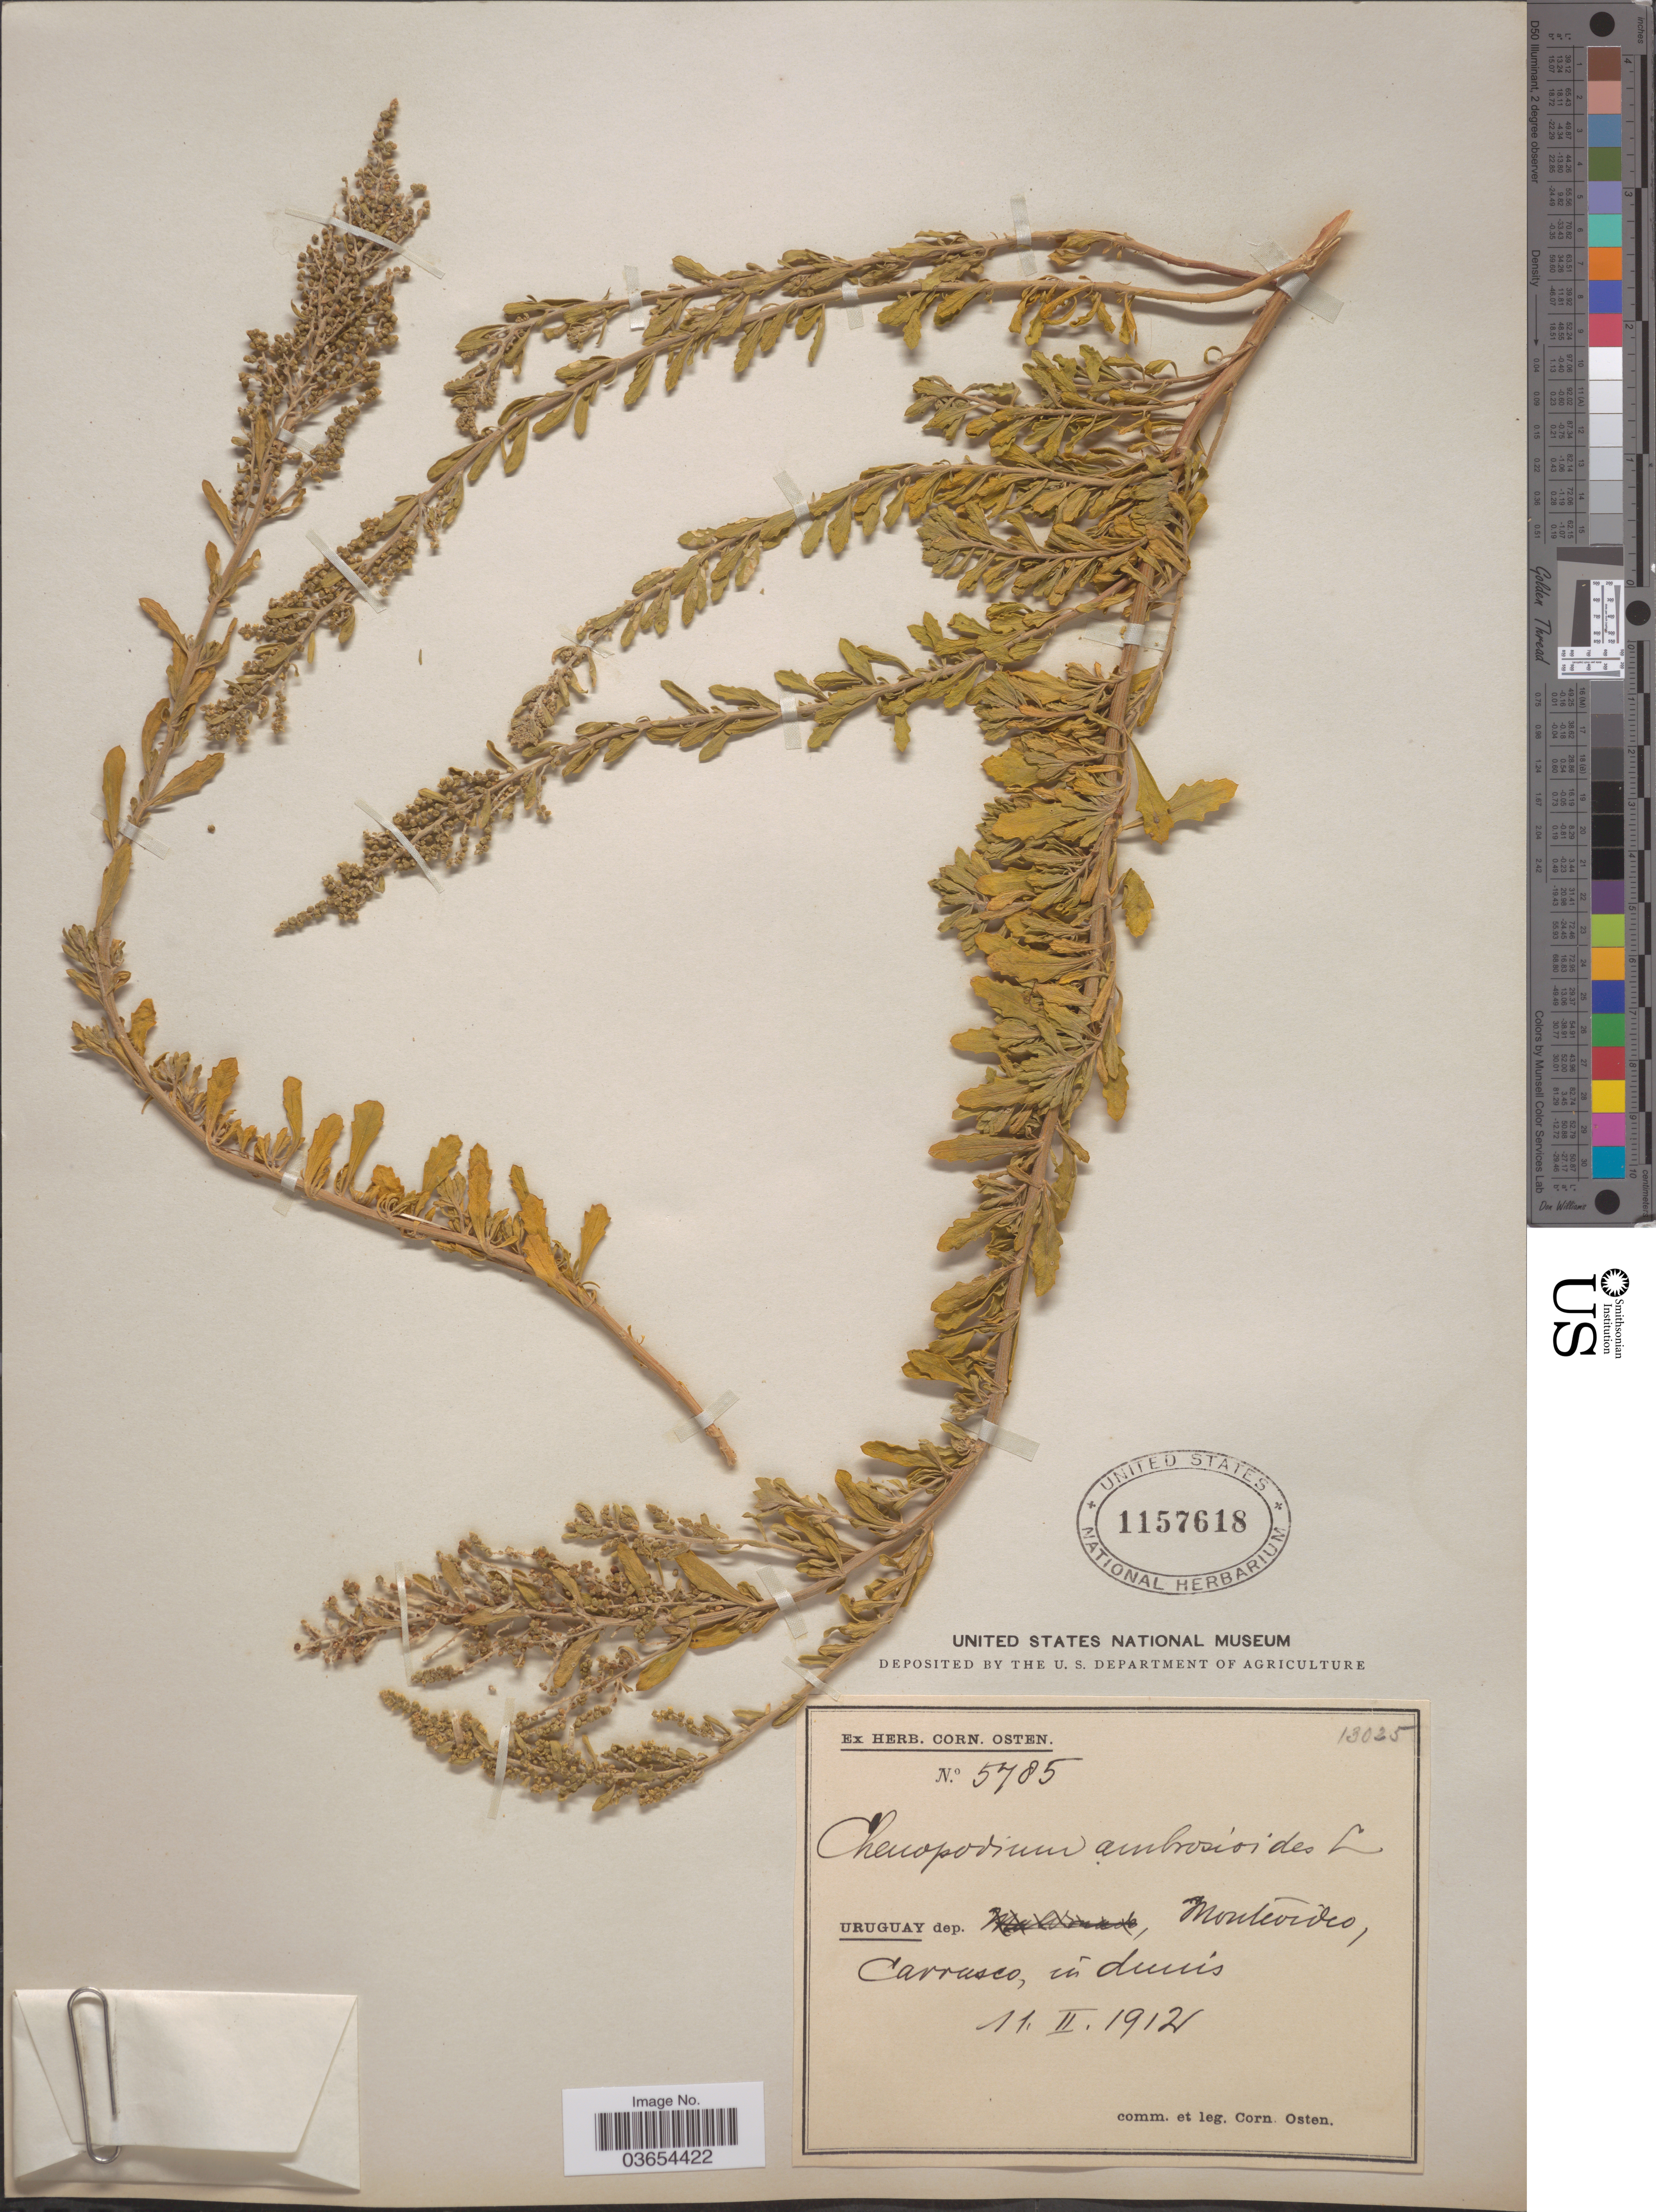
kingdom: Plantae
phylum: Tracheophyta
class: Magnoliopsida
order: Caryophyllales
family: Amaranthaceae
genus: Chenopodium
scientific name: Chenopodium ambrosioides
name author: L.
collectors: C. Osten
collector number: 5785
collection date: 1912-02-11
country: Uruguay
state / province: Montevideo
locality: Dep. Montevideo, Carrasco.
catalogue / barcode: US 1157618